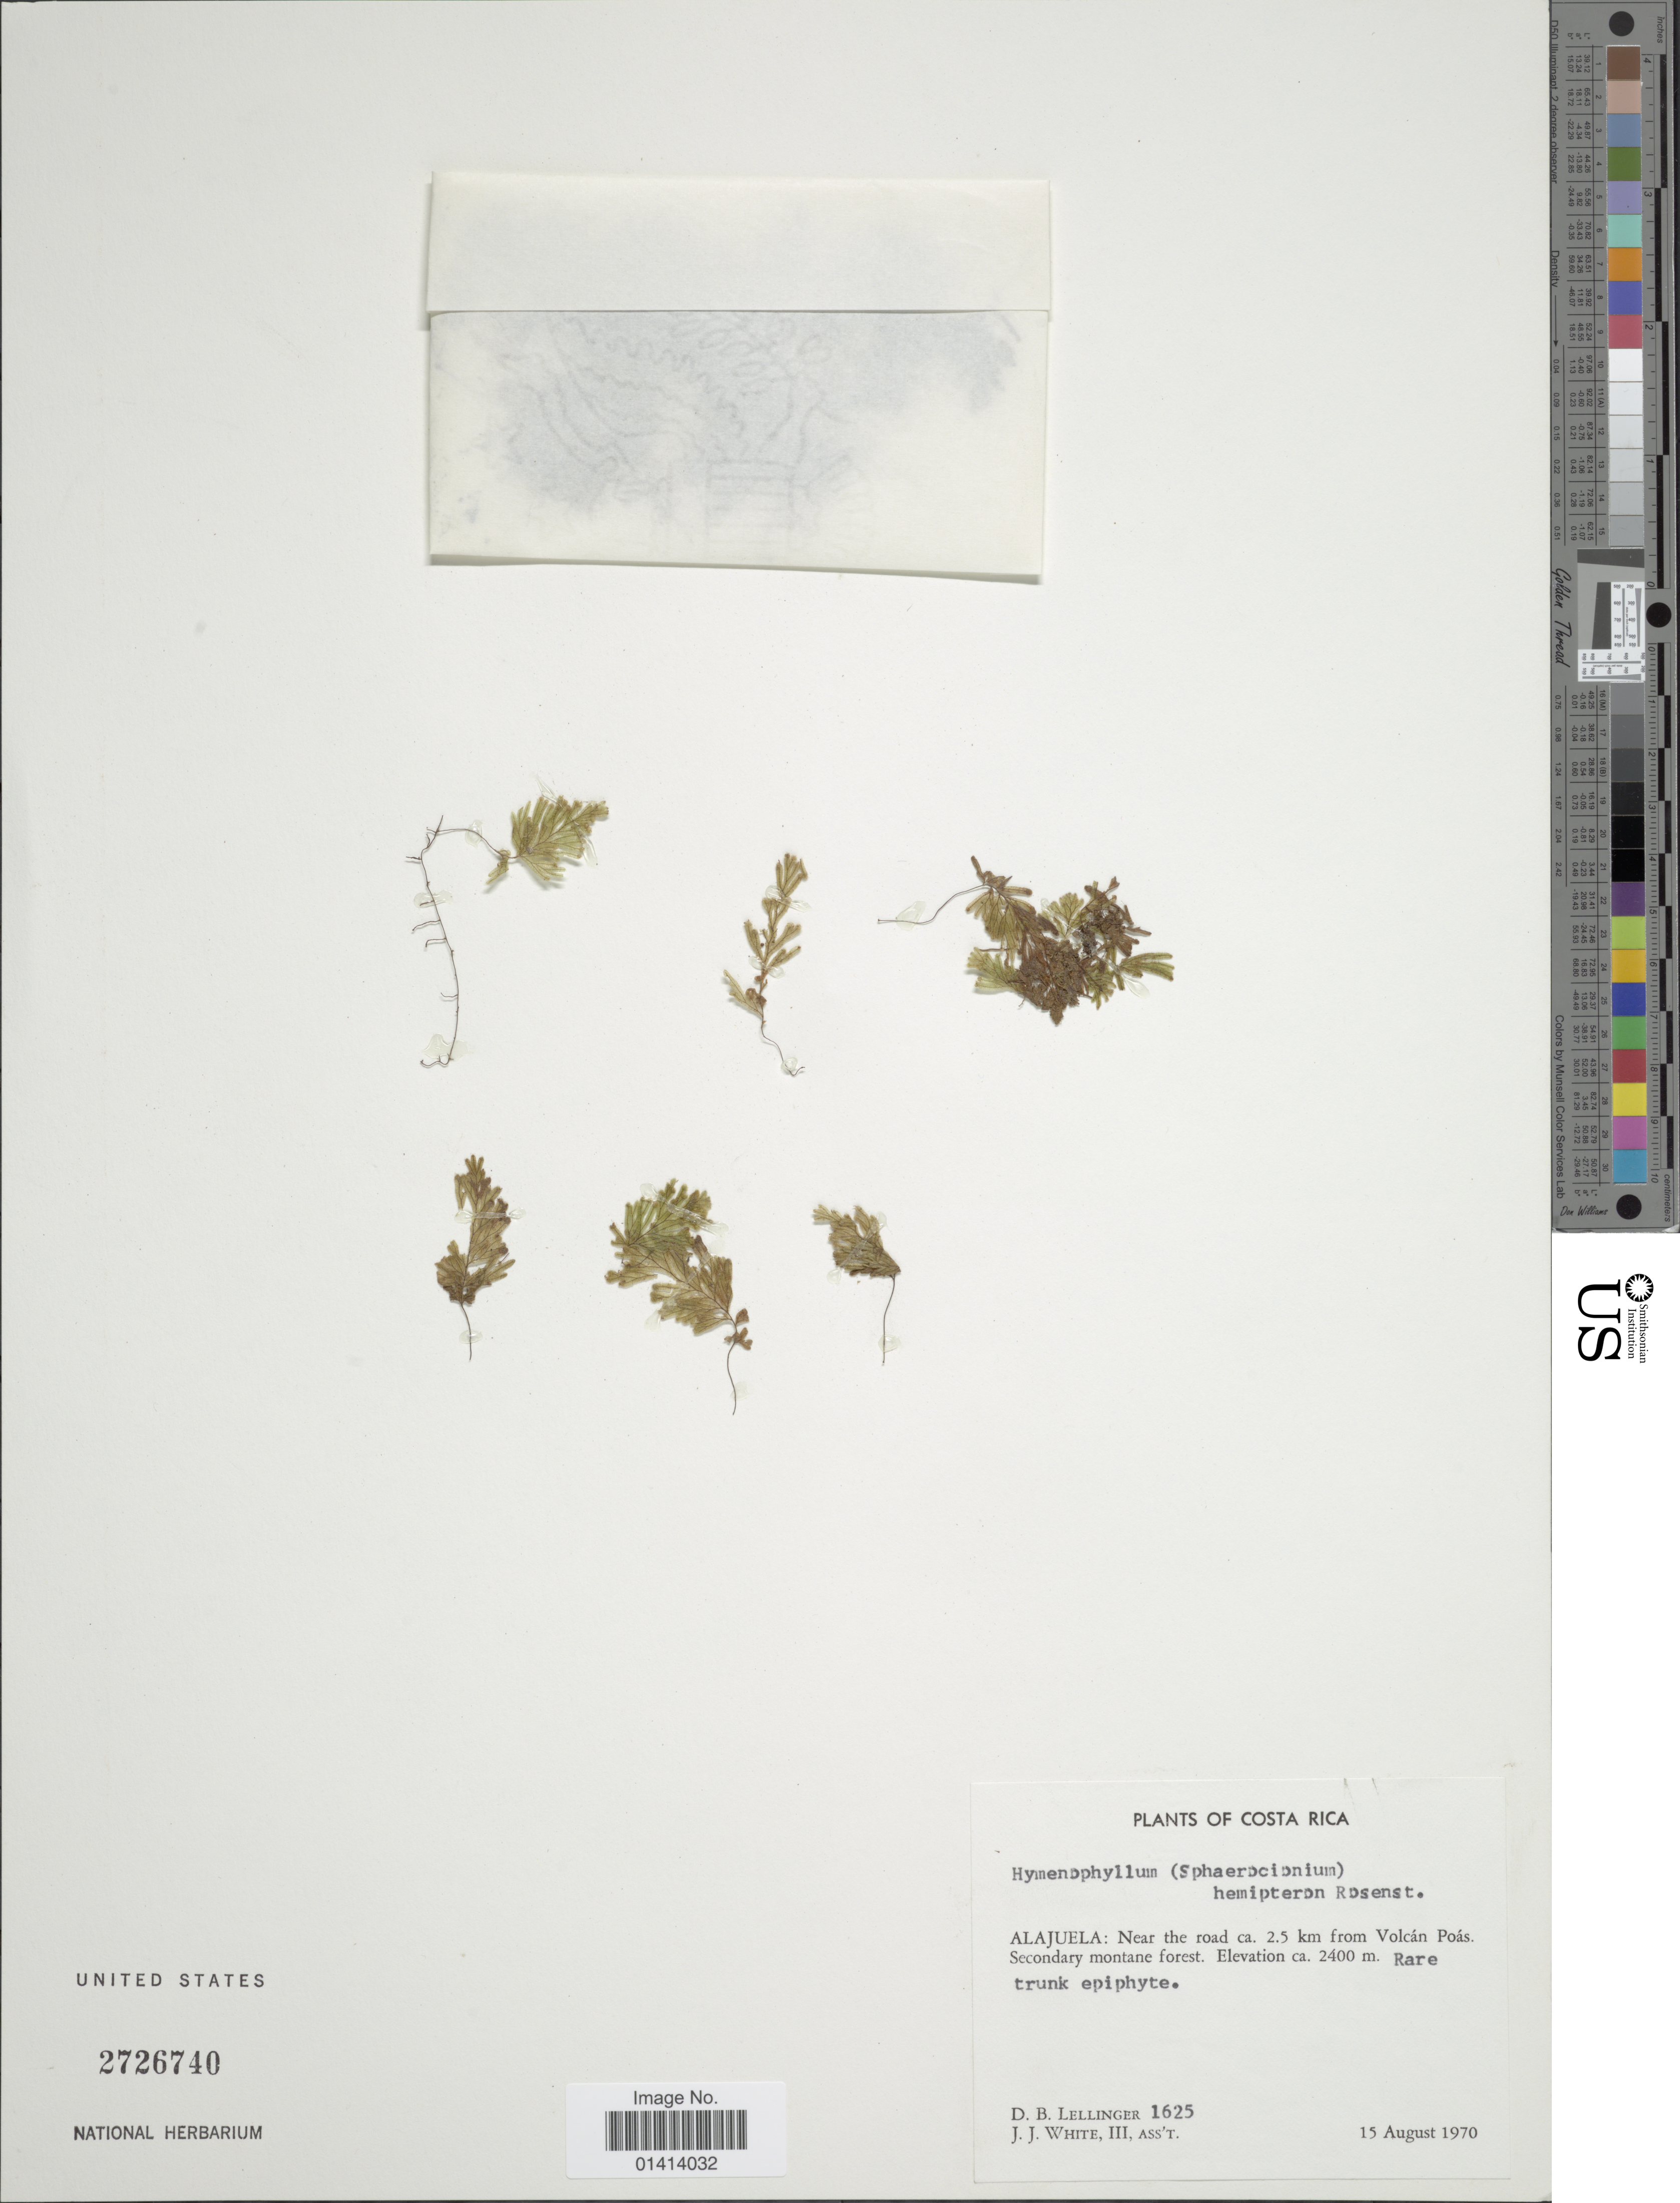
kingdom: Plantae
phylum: Tracheophyta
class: Polypodiopsida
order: Hymenophyllales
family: Hymenophyllaceae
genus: Hymenophyllum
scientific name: Hymenophyllum hemipteron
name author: Rosenst.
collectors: D. B. Lellinger & J. J. White III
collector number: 1625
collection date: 1970-08-15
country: Costa Rica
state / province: Alajuela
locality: Near the road ca 2.5 km from Volcán Poás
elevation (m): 2400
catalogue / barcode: US 2726740